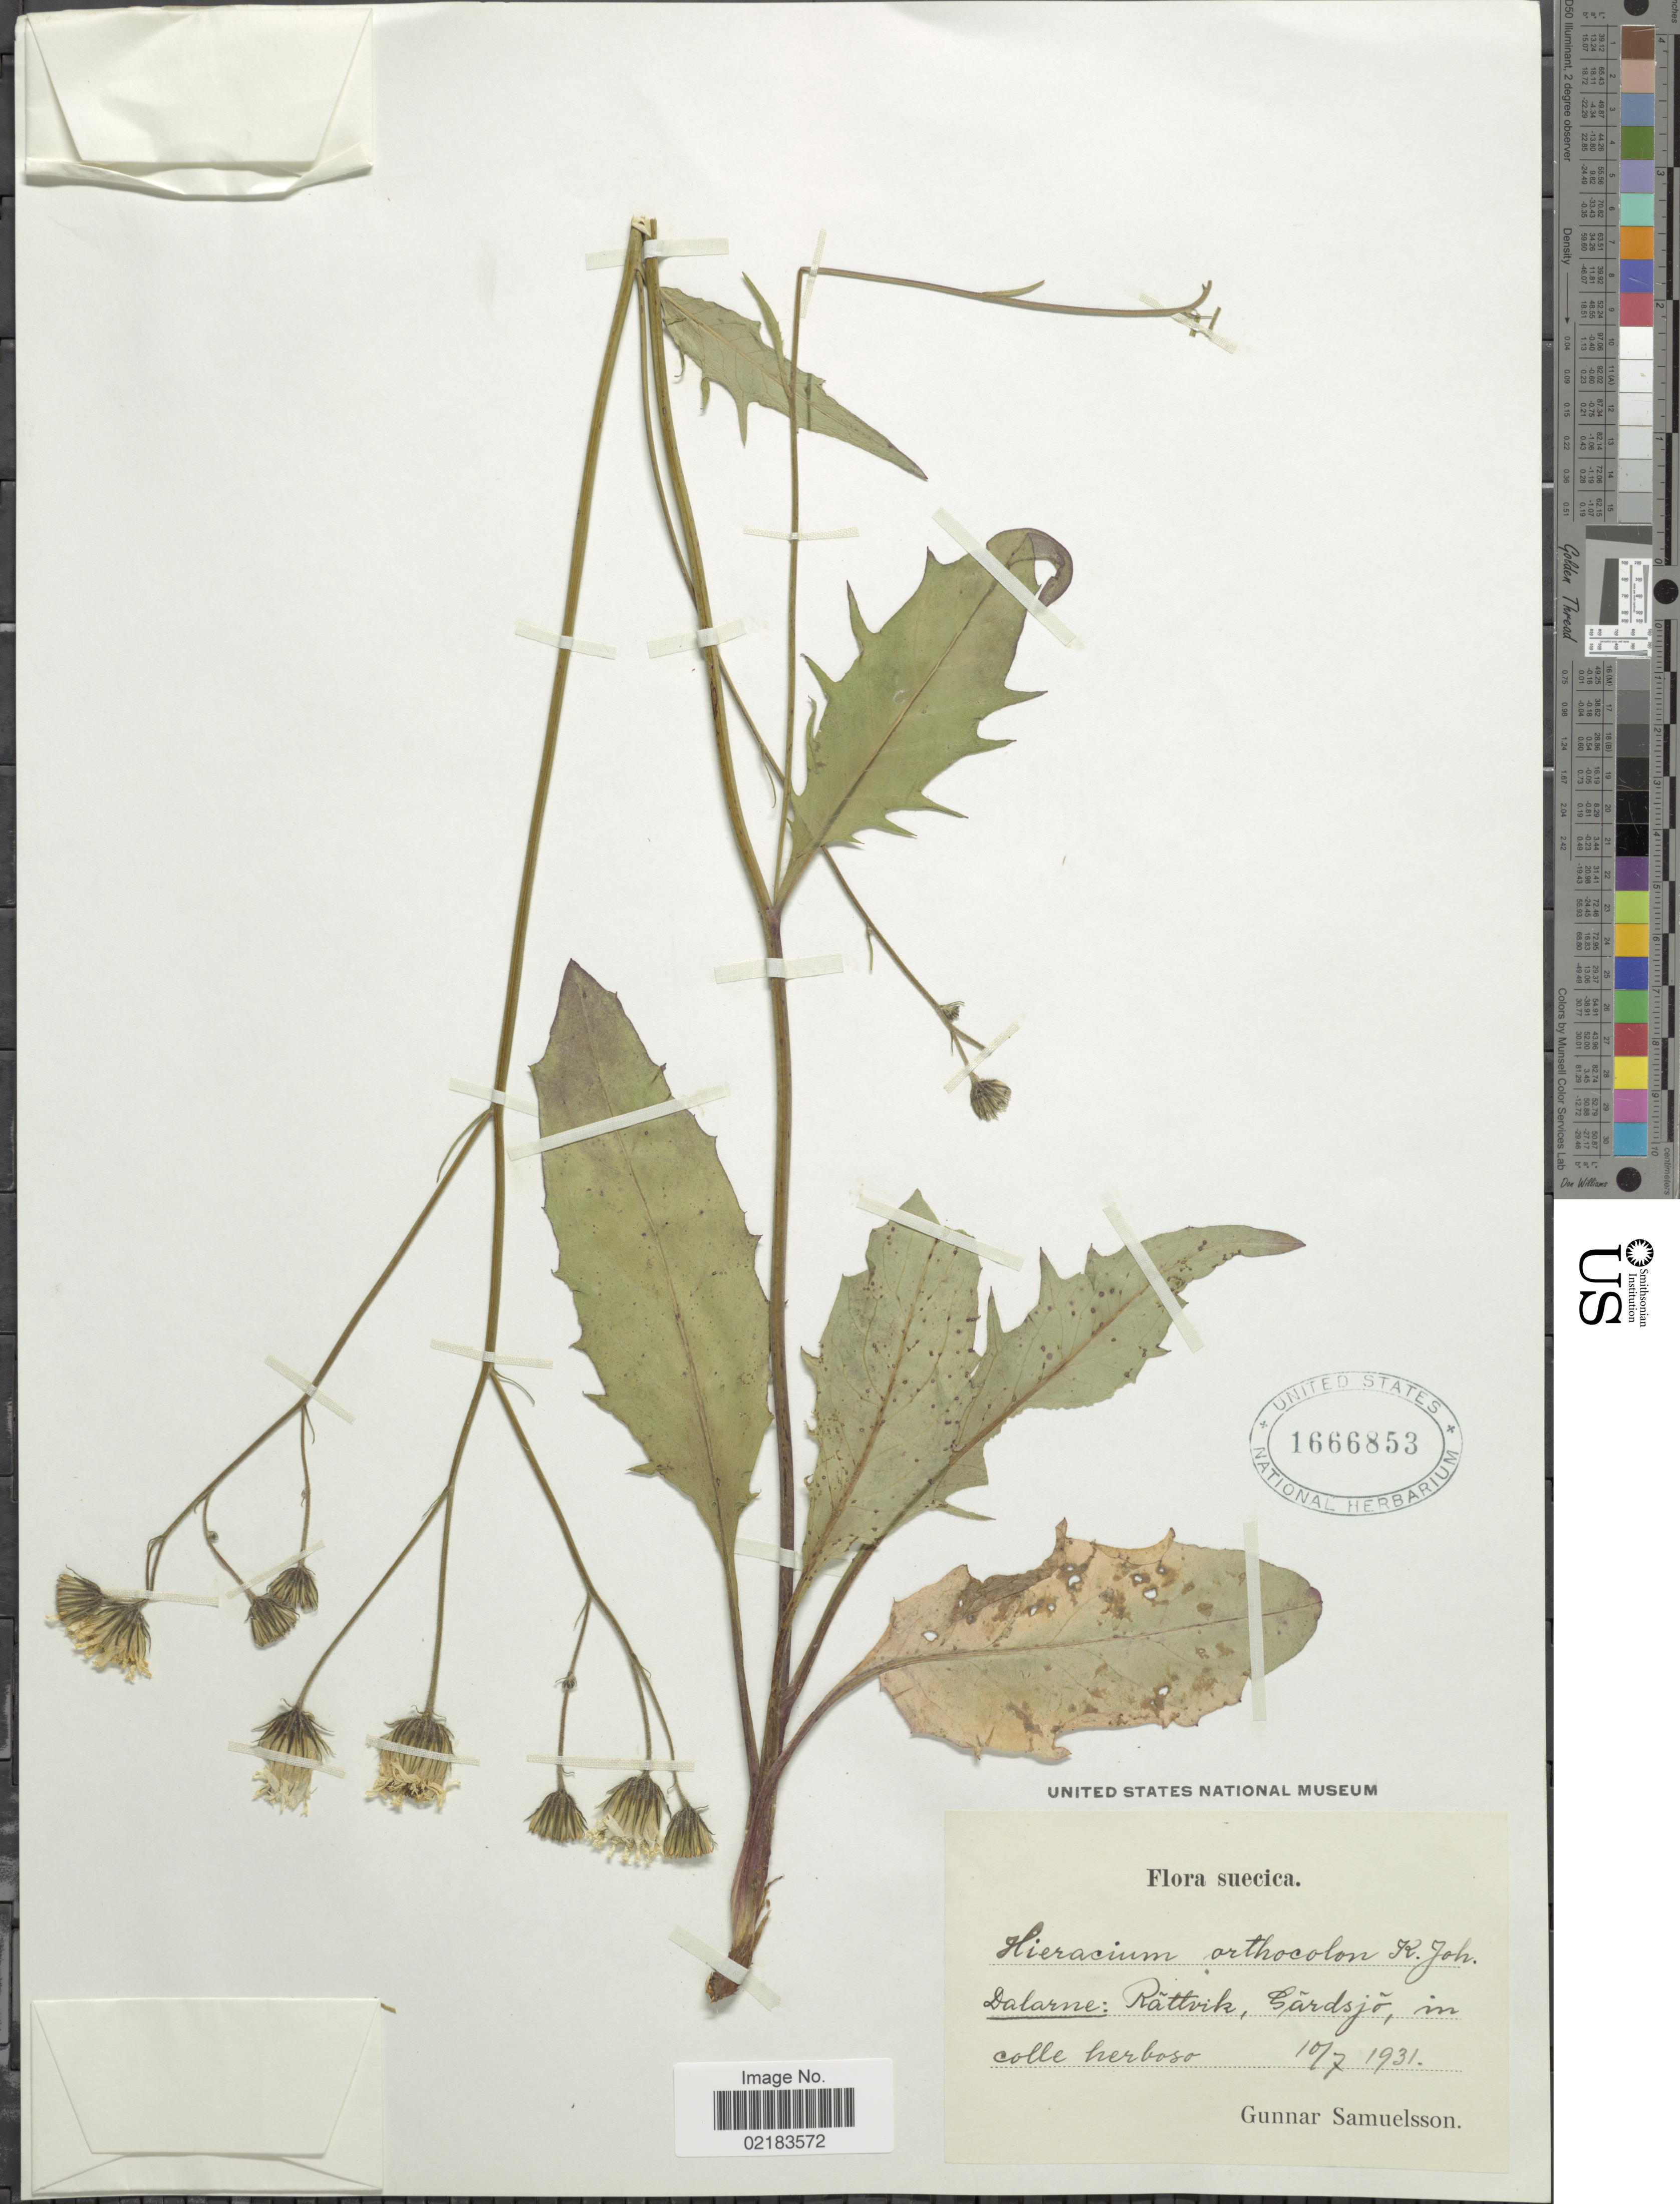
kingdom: Plantae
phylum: Tracheophyta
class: Magnoliopsida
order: Asterales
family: Asteraceae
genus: Hieracium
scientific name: Hieracium orthocolon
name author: Johanss.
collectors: G. Samuelsson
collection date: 1931-07-10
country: Sweden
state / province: Dalarna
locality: Dalarne: Rattvik, Gardsjo, in colle herboso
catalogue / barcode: US 1666853